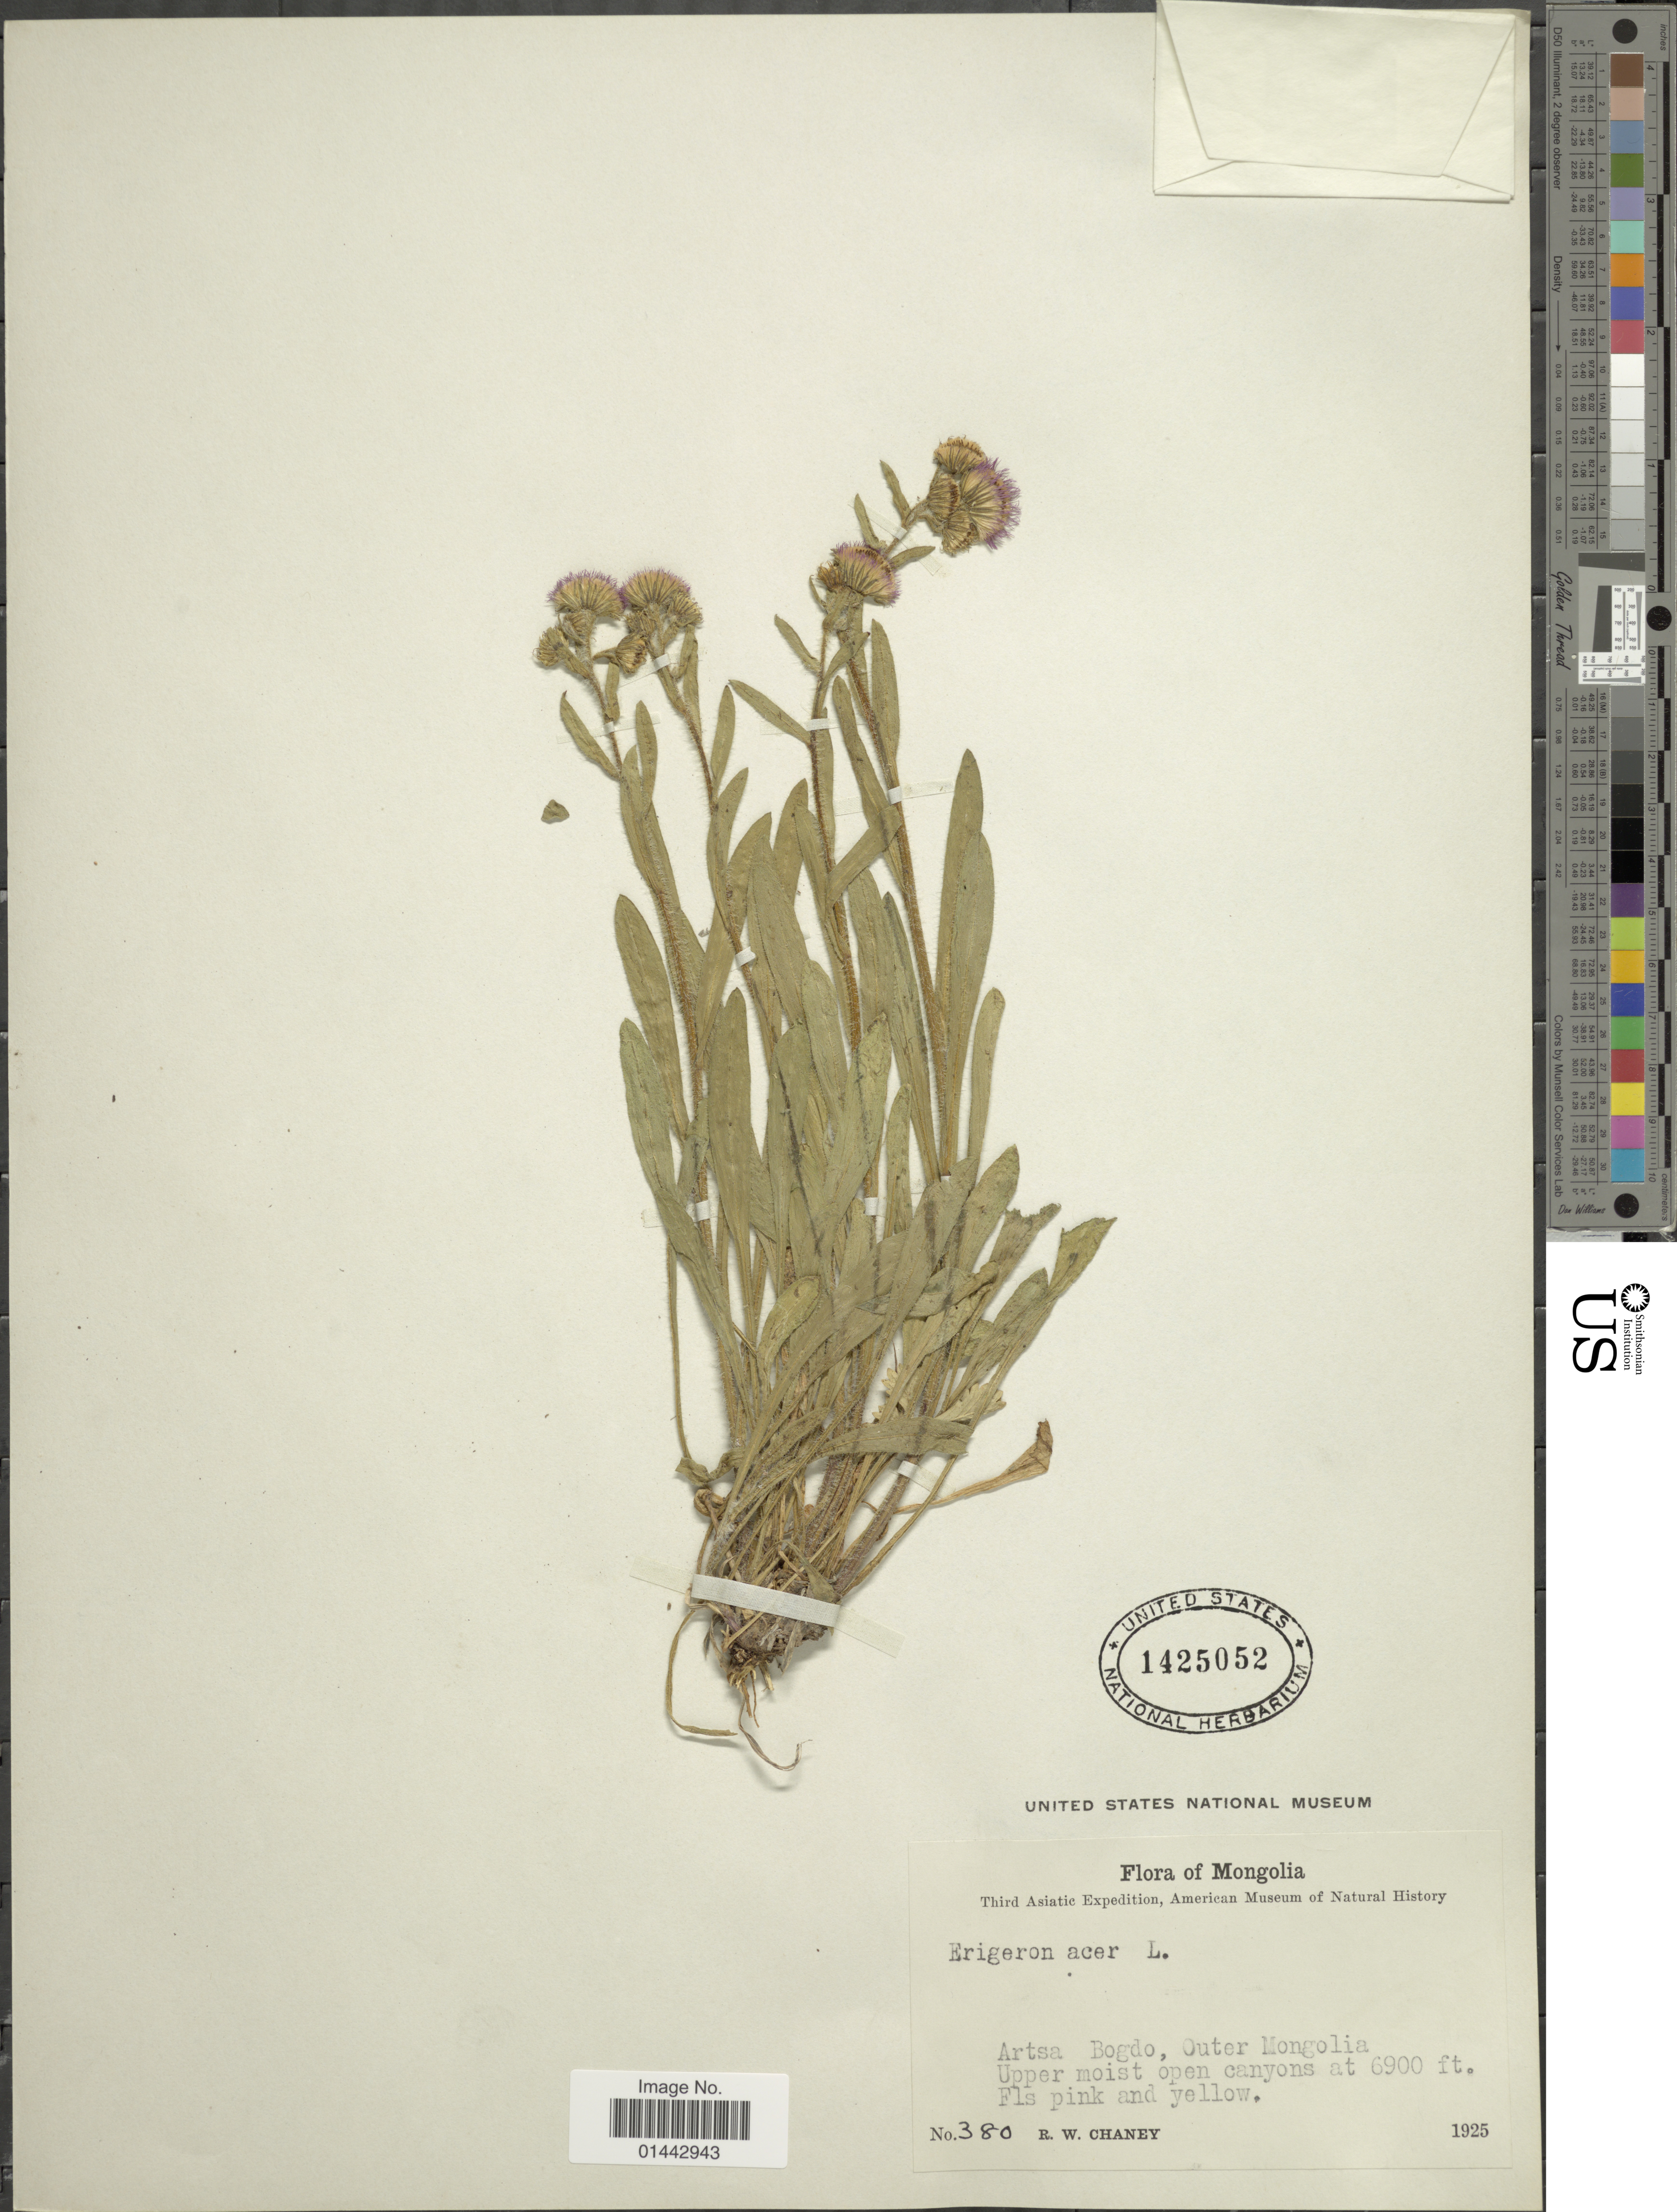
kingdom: Plantae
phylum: Tracheophyta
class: Magnoliopsida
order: Asterales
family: Asteraceae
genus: Erigeron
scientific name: Erigeron acris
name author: L.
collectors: R. Chaney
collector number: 380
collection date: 1925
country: Mongolia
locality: Artsa Bogdo, Outer Mongolia, upper moist open canyons.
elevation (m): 2103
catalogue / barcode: US 1425052